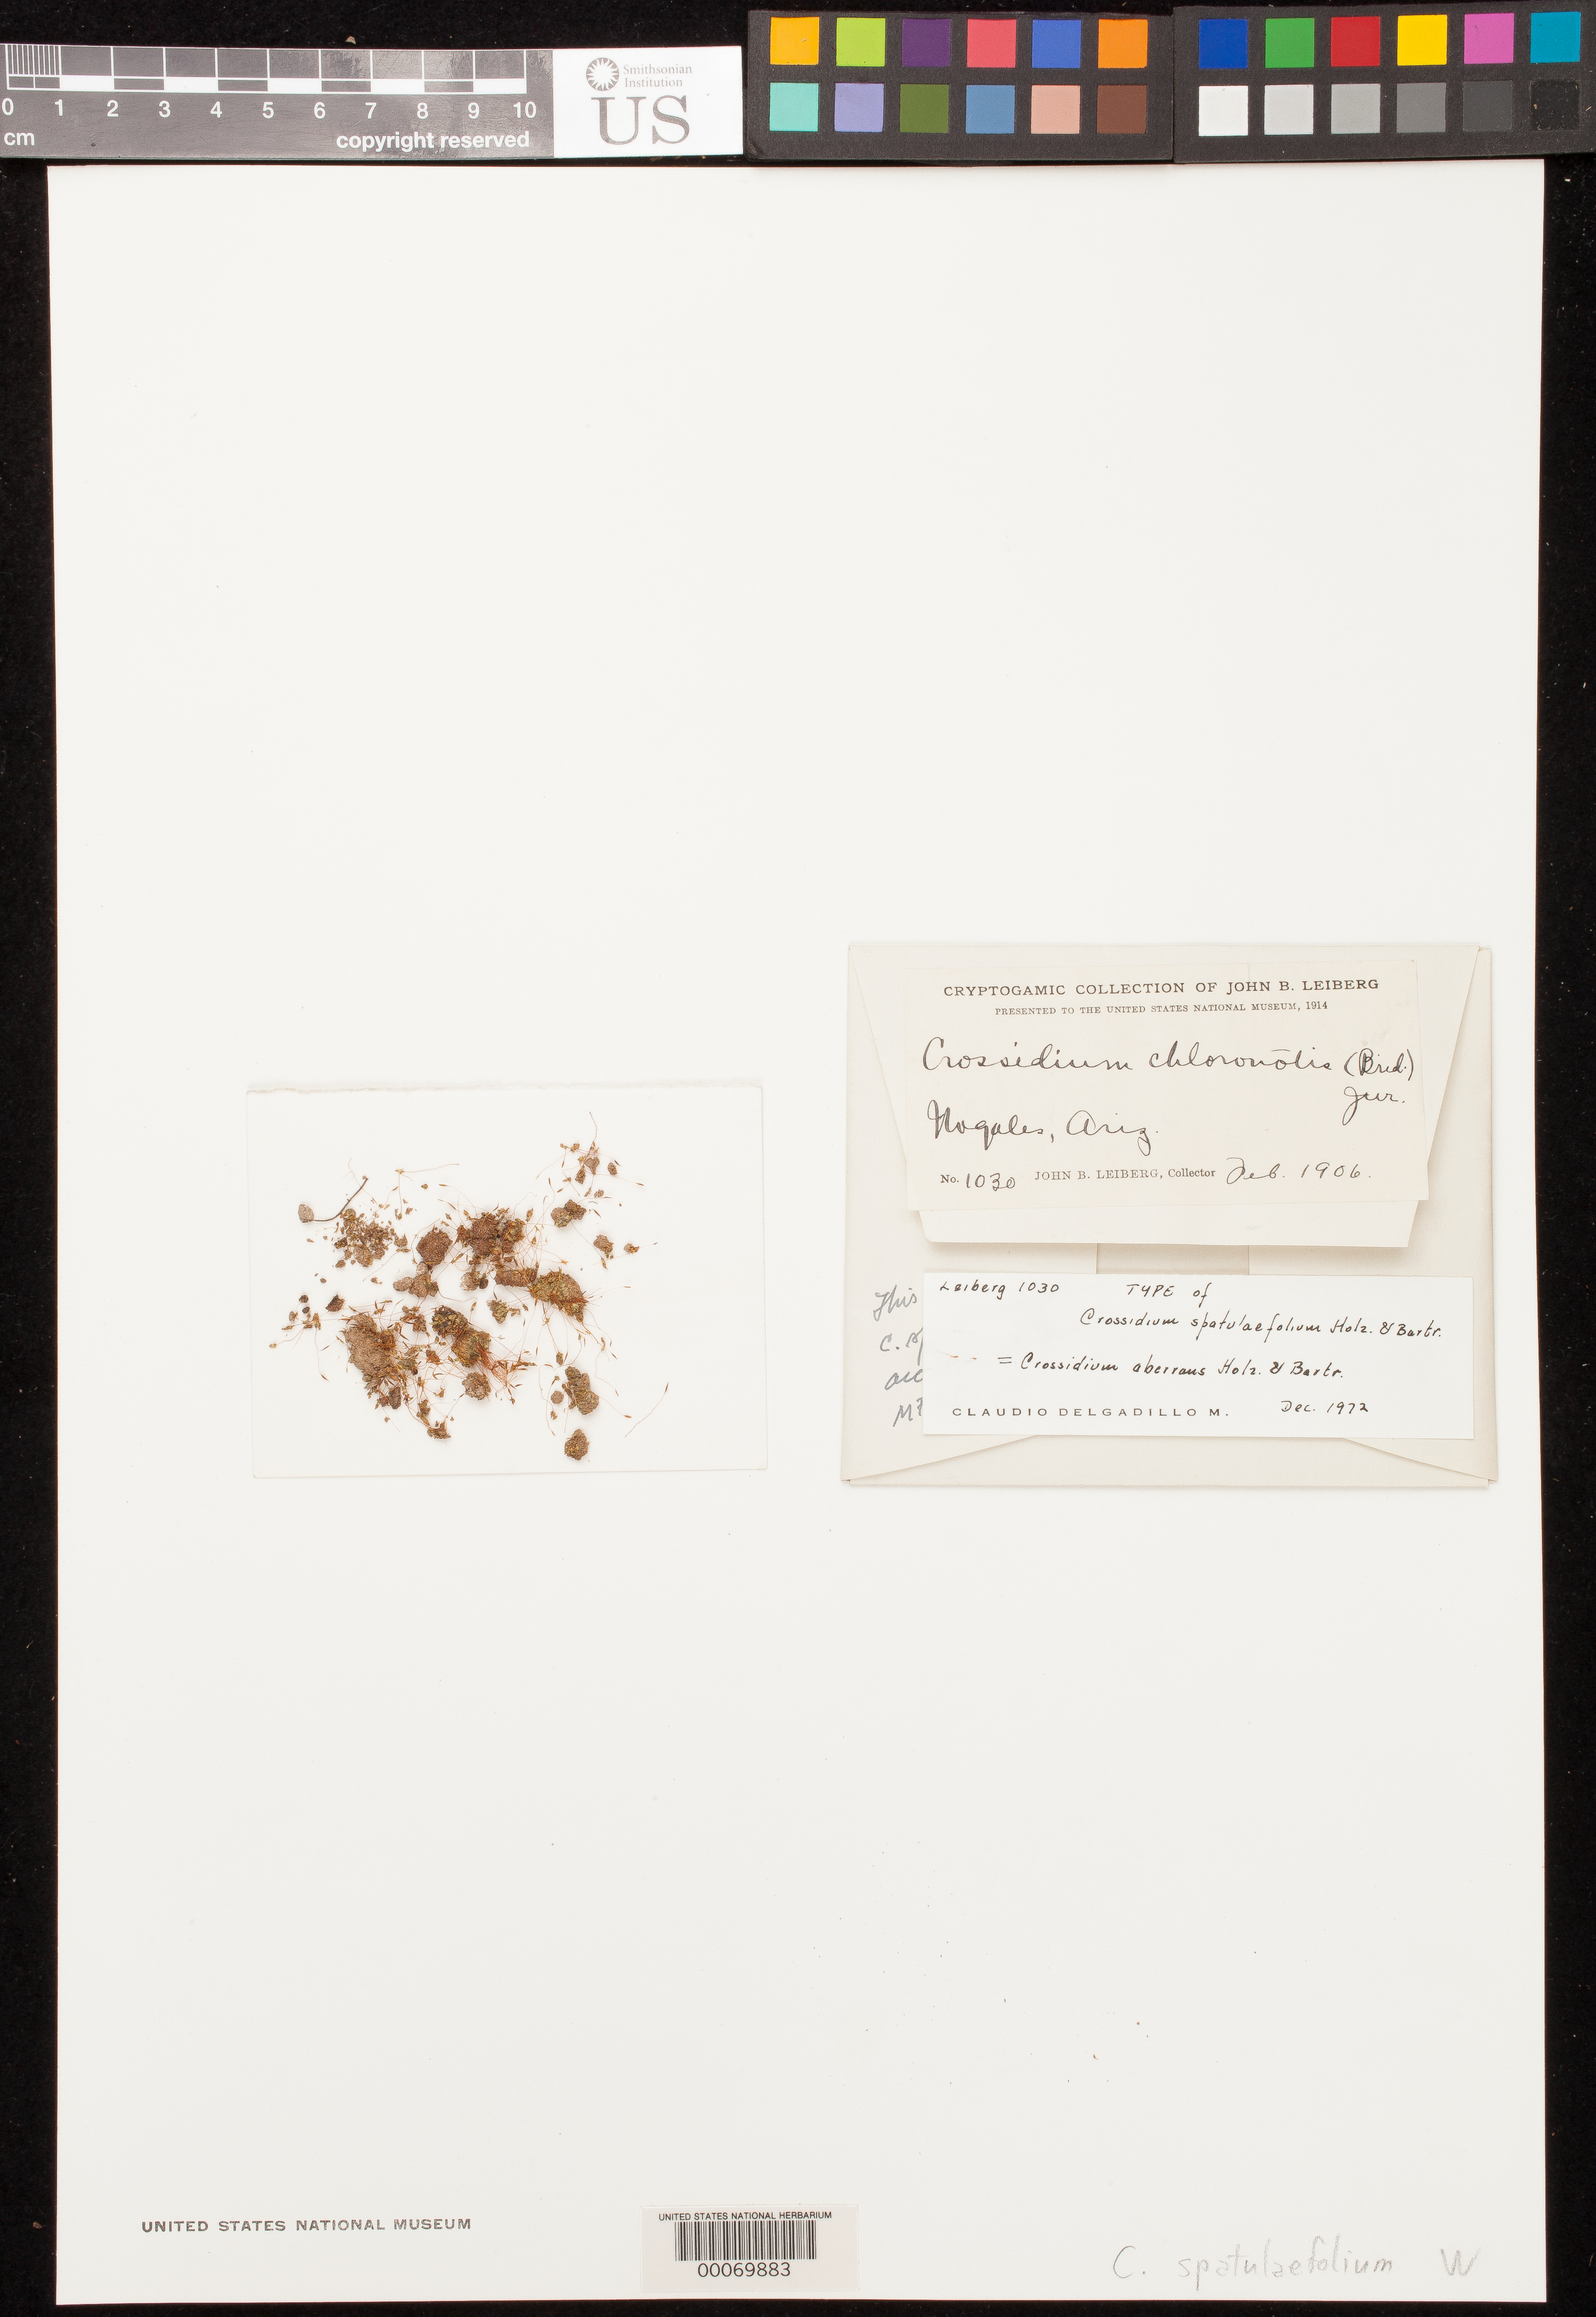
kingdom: Plantae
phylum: Bryophyta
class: Bryopsida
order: Pottiales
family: Pottiaceae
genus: Crossidium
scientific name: Crossidium spatulaefolium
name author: Holz. & E.B. Bartram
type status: Isotype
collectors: J. Leiberg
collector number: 1030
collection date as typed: Feb 1906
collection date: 1906-02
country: United States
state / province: Arizona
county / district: Santa Cruz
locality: Nogales.